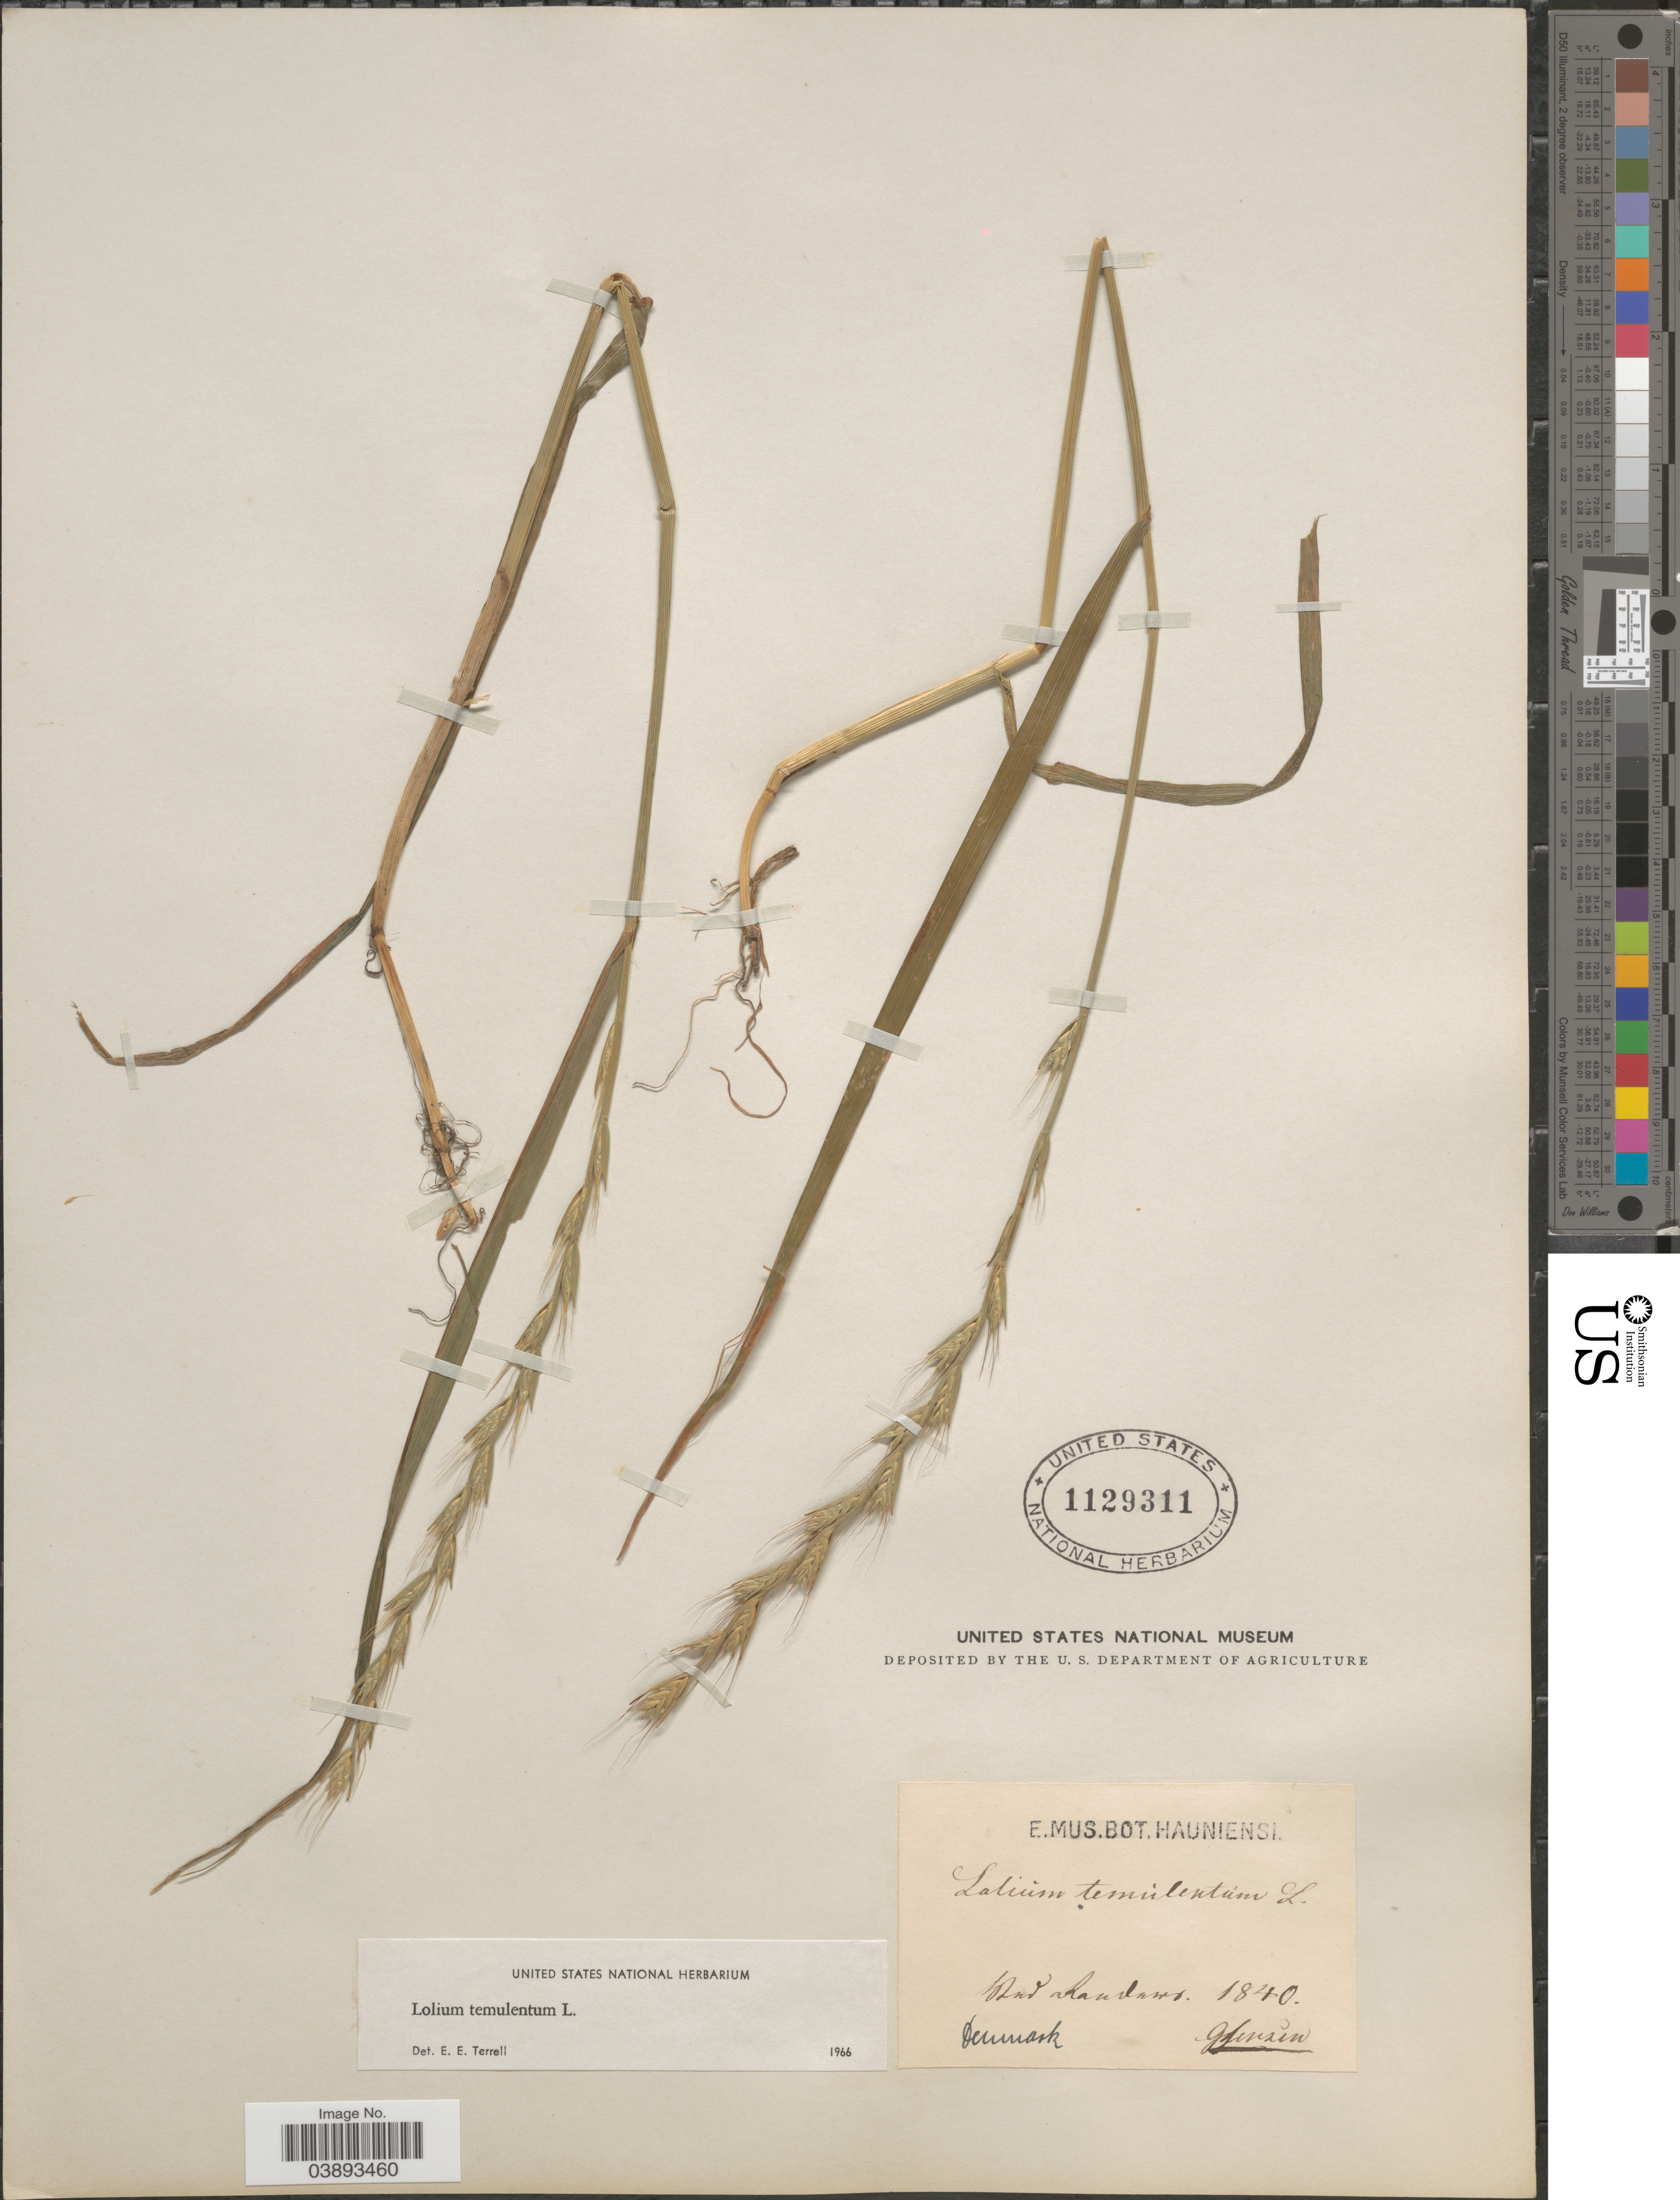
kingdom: Plantae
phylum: Tracheophyta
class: Liliopsida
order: Poales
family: Poaceae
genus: Lolium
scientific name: Lolium temulentum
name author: L.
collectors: G. Jensen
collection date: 1840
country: Denmark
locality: Sud handars. [interpreted]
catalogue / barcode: US 1129311